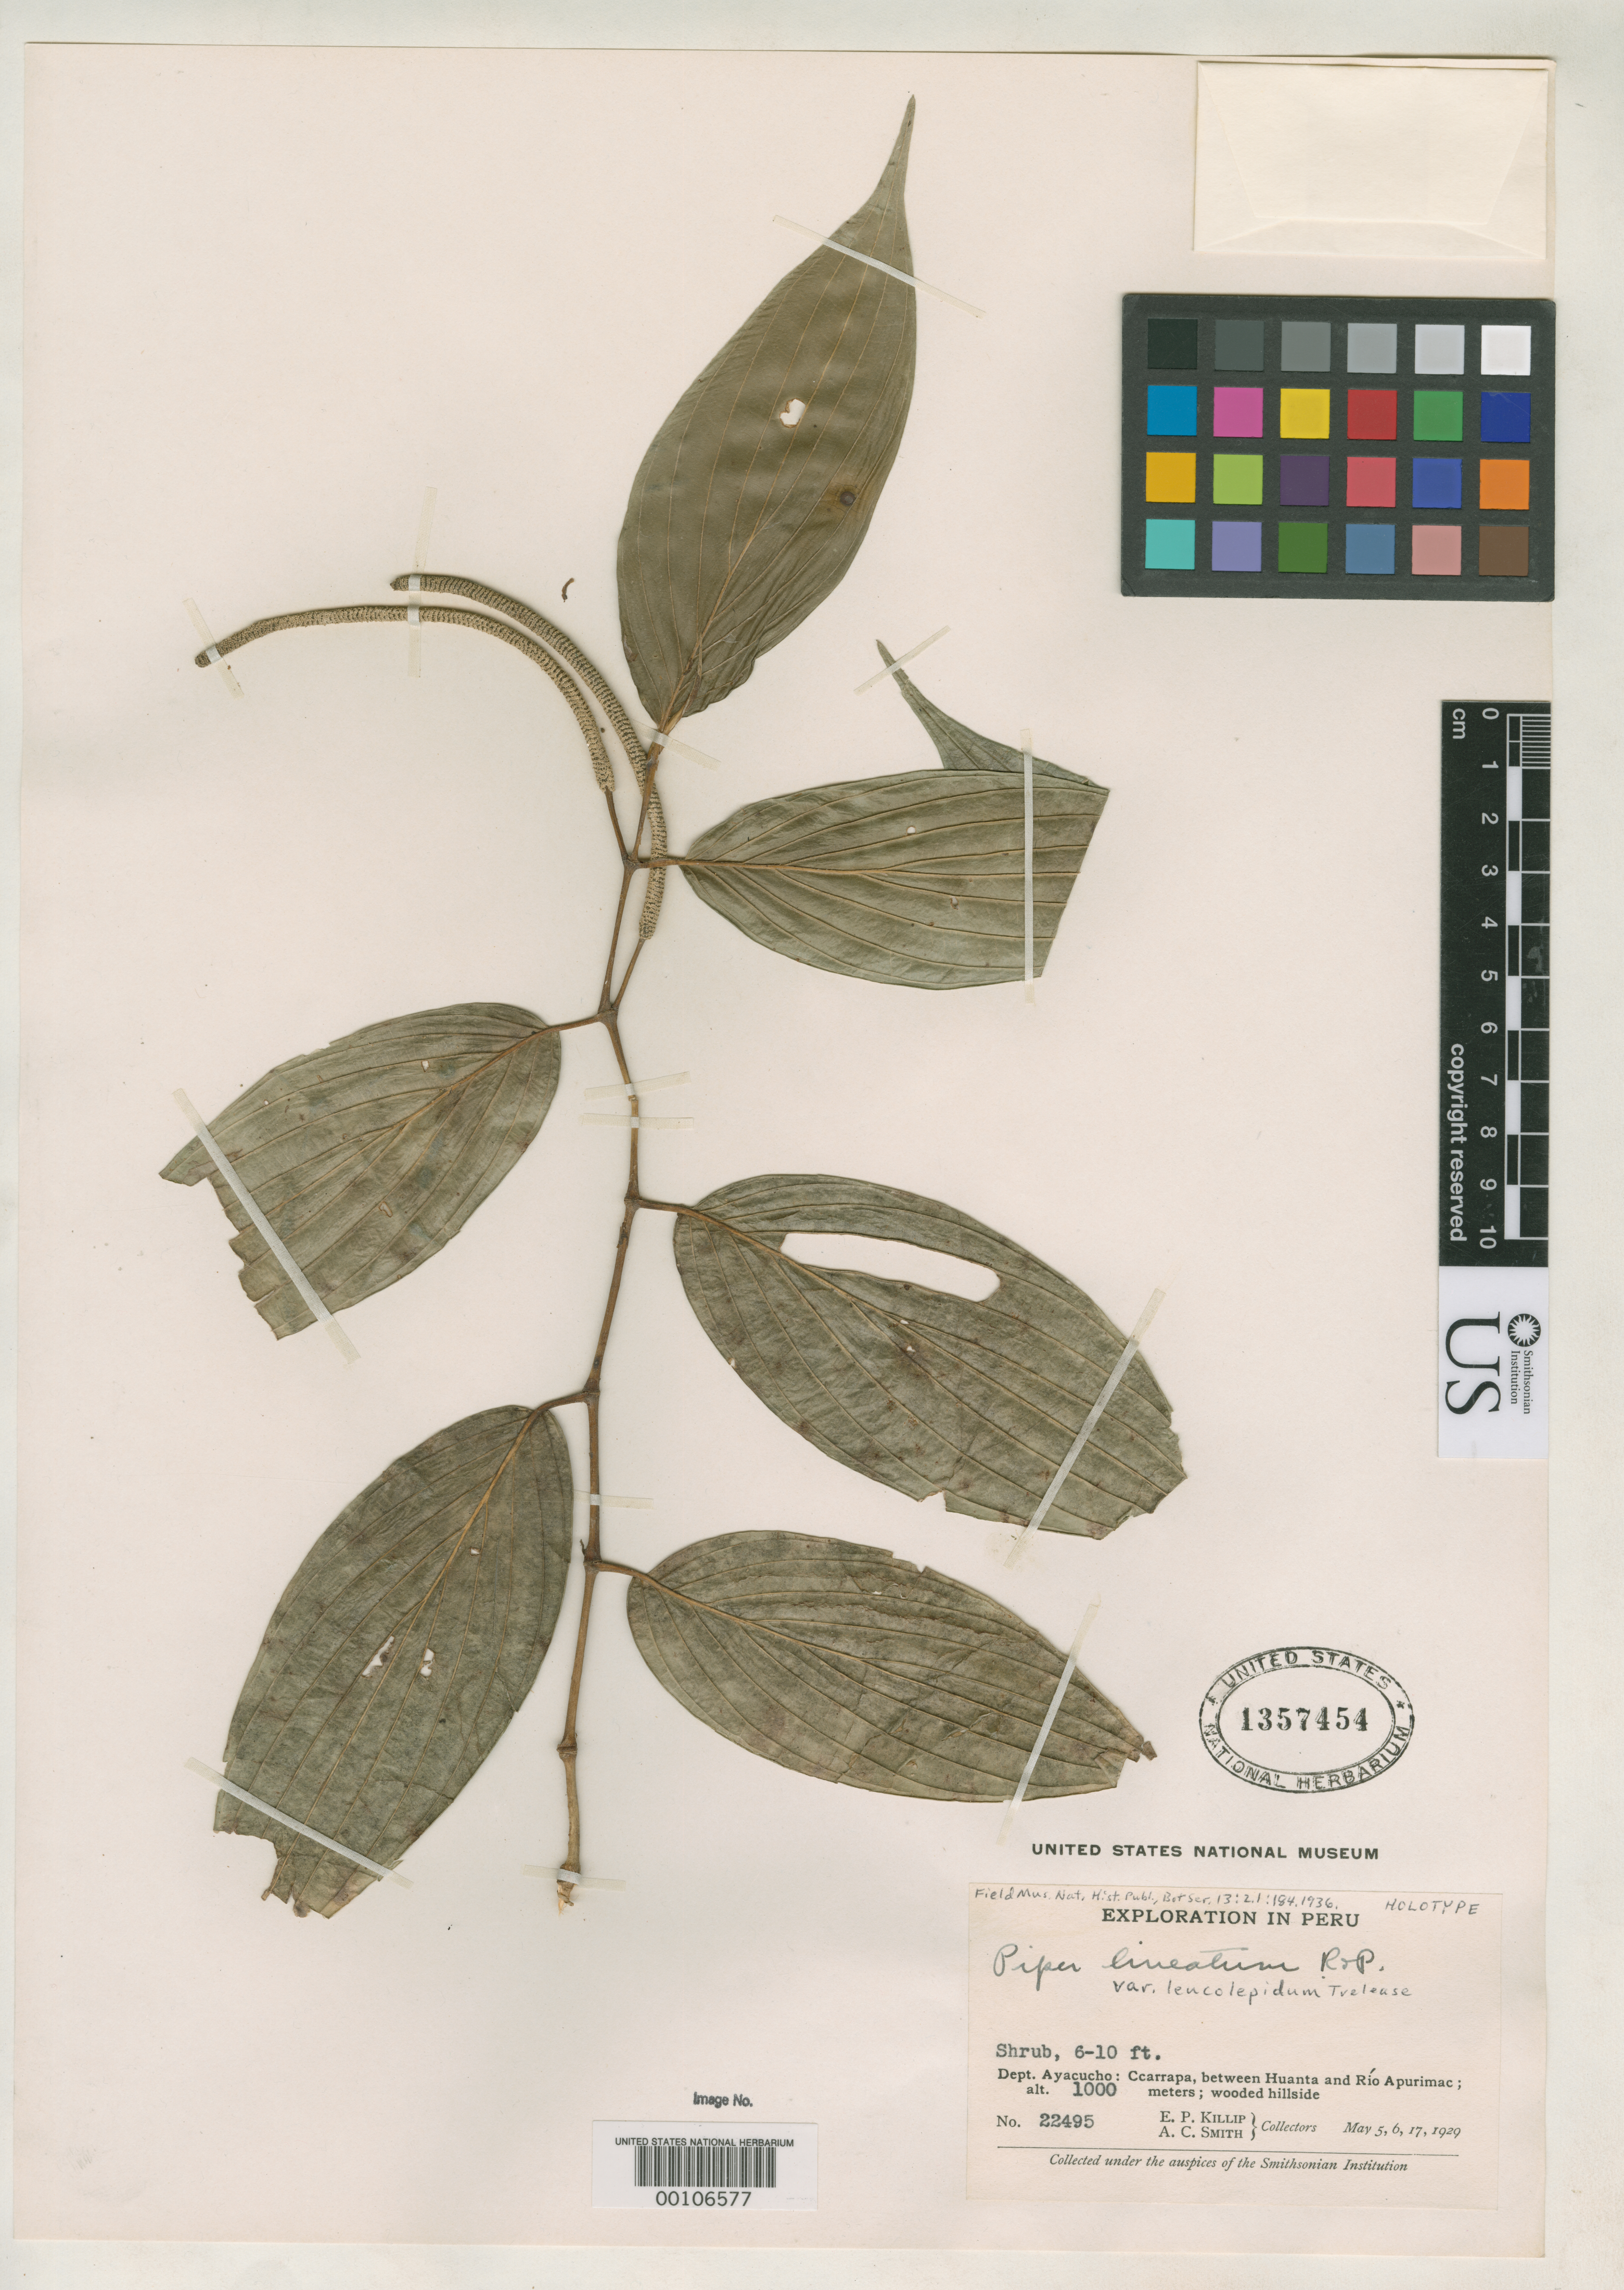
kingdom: Plantae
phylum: Tracheophyta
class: Magnoliopsida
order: Piperales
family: Piperaceae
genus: Piper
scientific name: Piper lineatum var. leucolepidum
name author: Trel.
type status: Holotype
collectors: E. P. Killip & A. C. Smith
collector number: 22495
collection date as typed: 05 May 1929 to 17 May 1929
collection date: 1929-05-05/1929-05-17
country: Peru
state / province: Junín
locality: Carrapa, between Huanta and Rio Apurimac.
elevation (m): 1000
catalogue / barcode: US 1357454